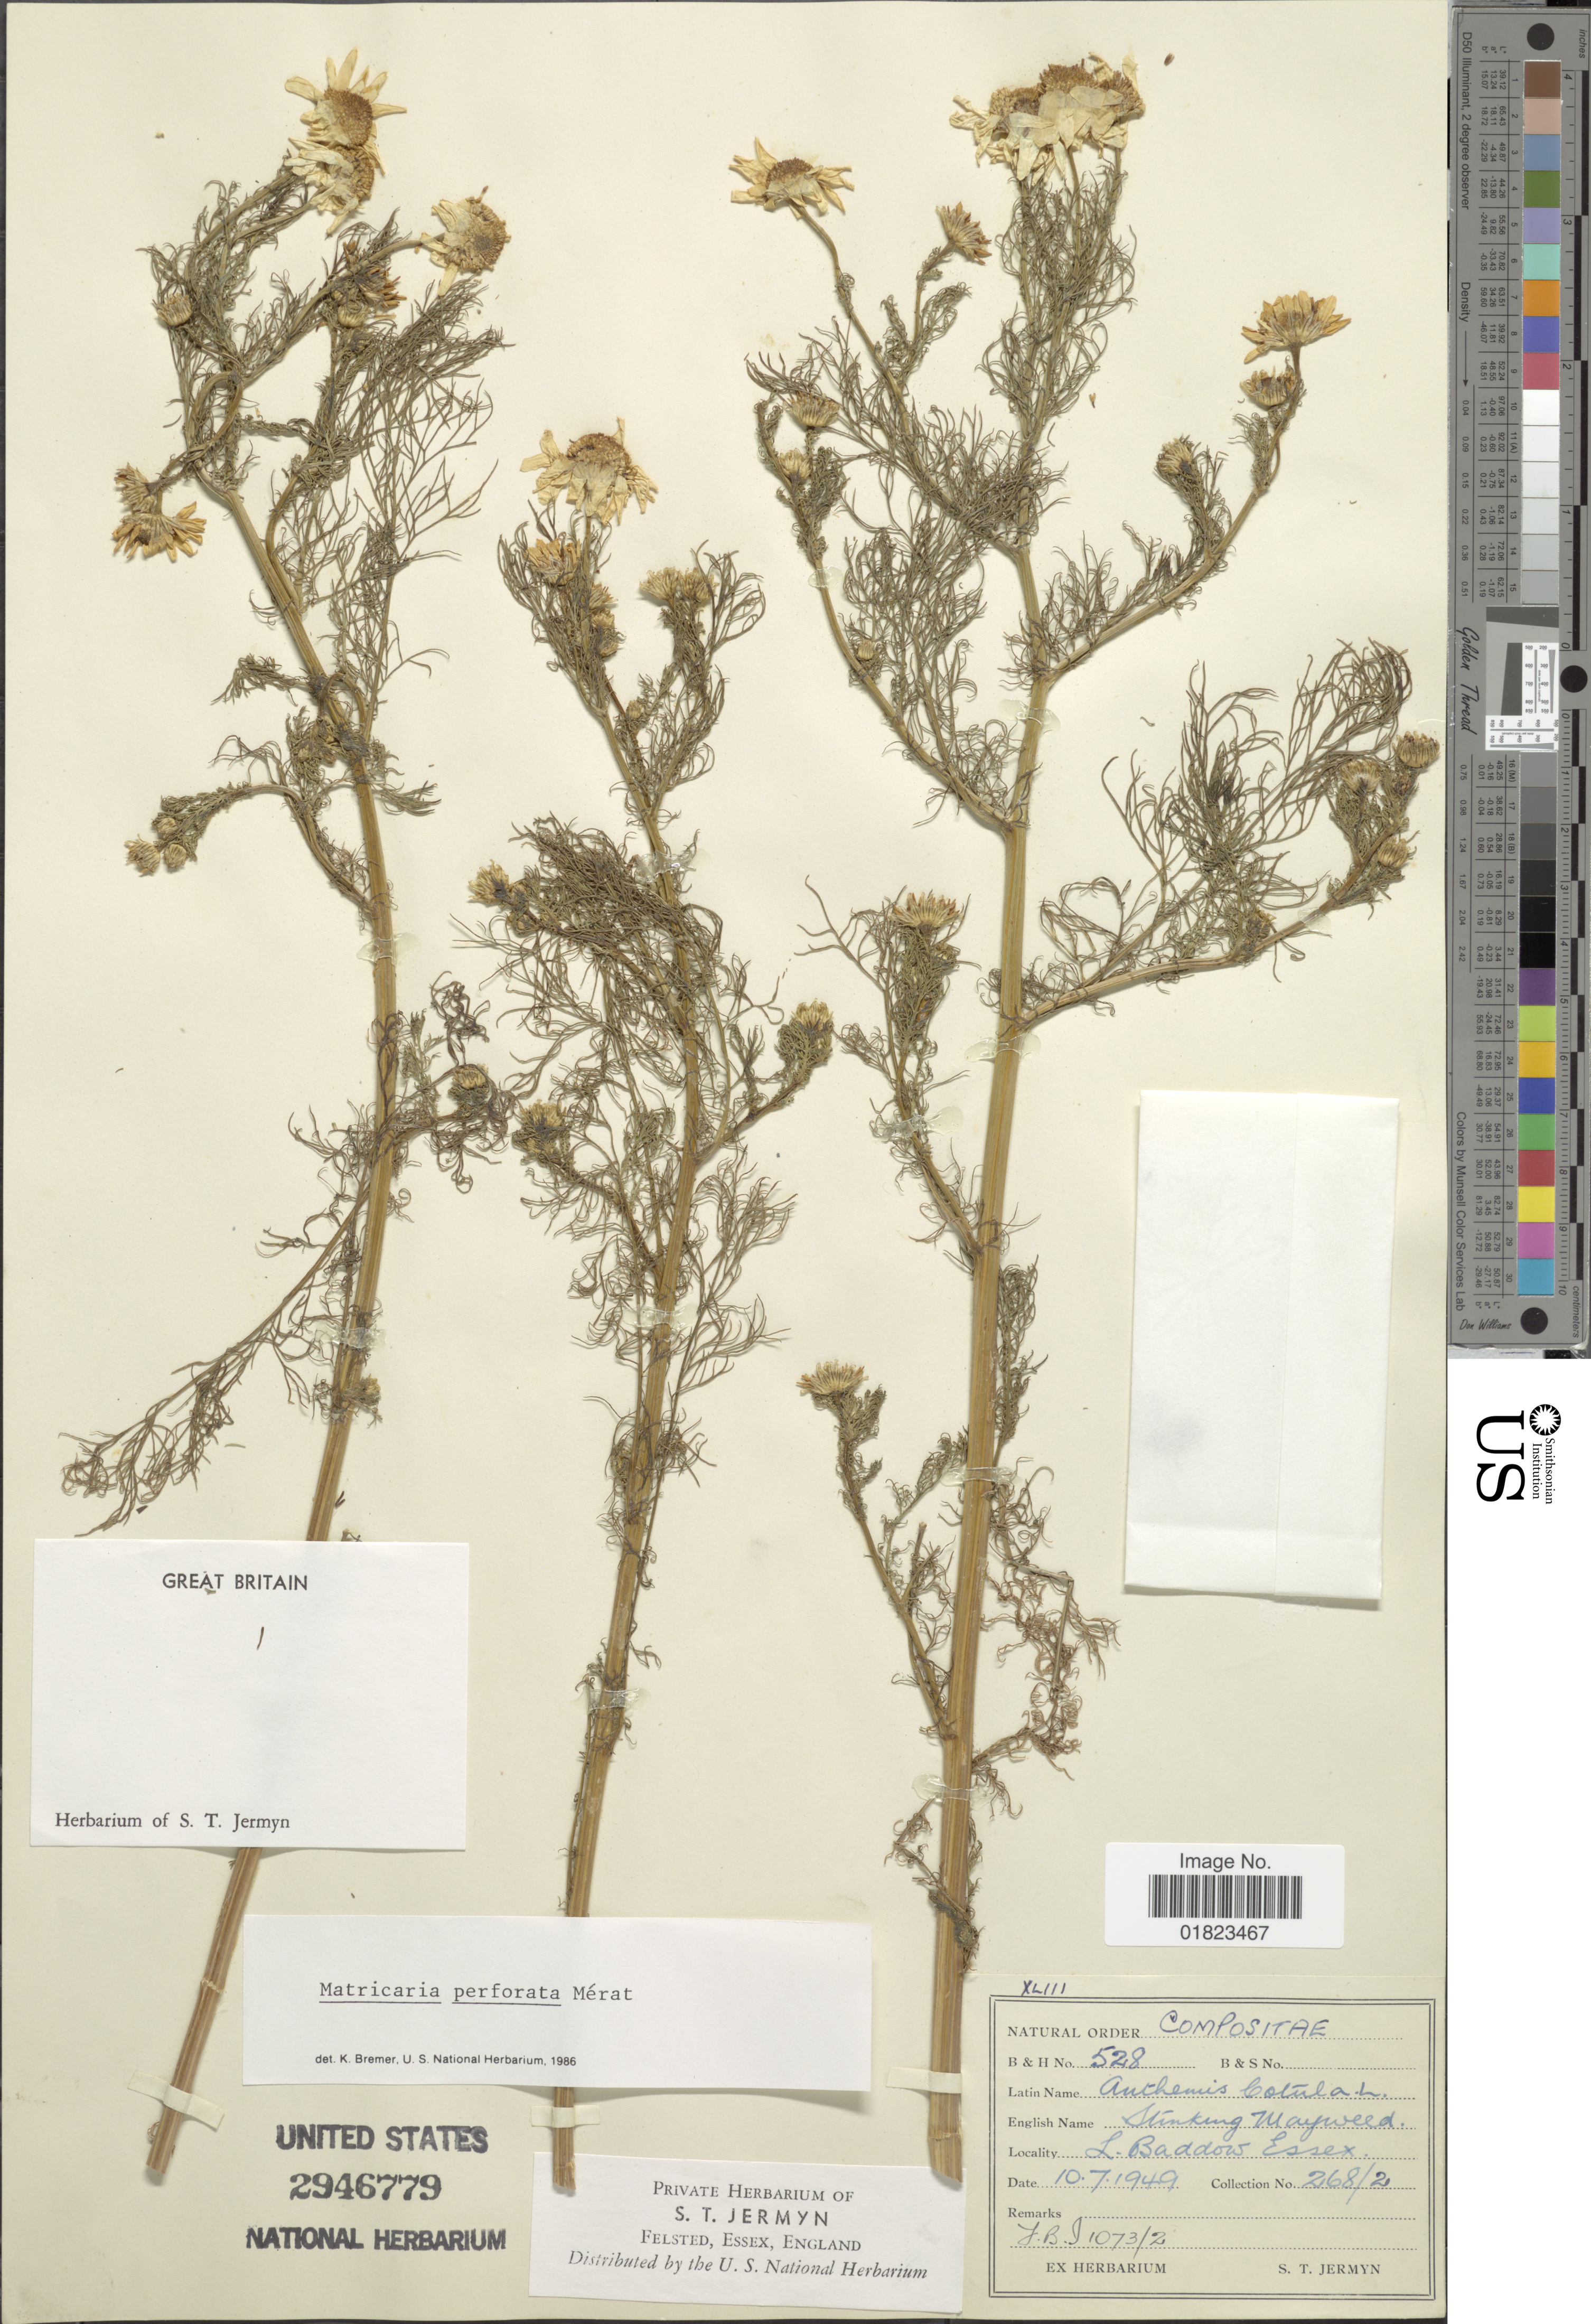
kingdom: Plantae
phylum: Tracheophyta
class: Magnoliopsida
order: Asterales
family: Asteraceae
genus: Tripleurospermum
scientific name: Tripleurospermum perforatum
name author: (Mérat) Laínz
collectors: S. Jermyn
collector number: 268/2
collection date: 1949-07-10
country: United Kingdom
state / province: England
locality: Great Britain, L. Baddow Essex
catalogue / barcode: US 2946779